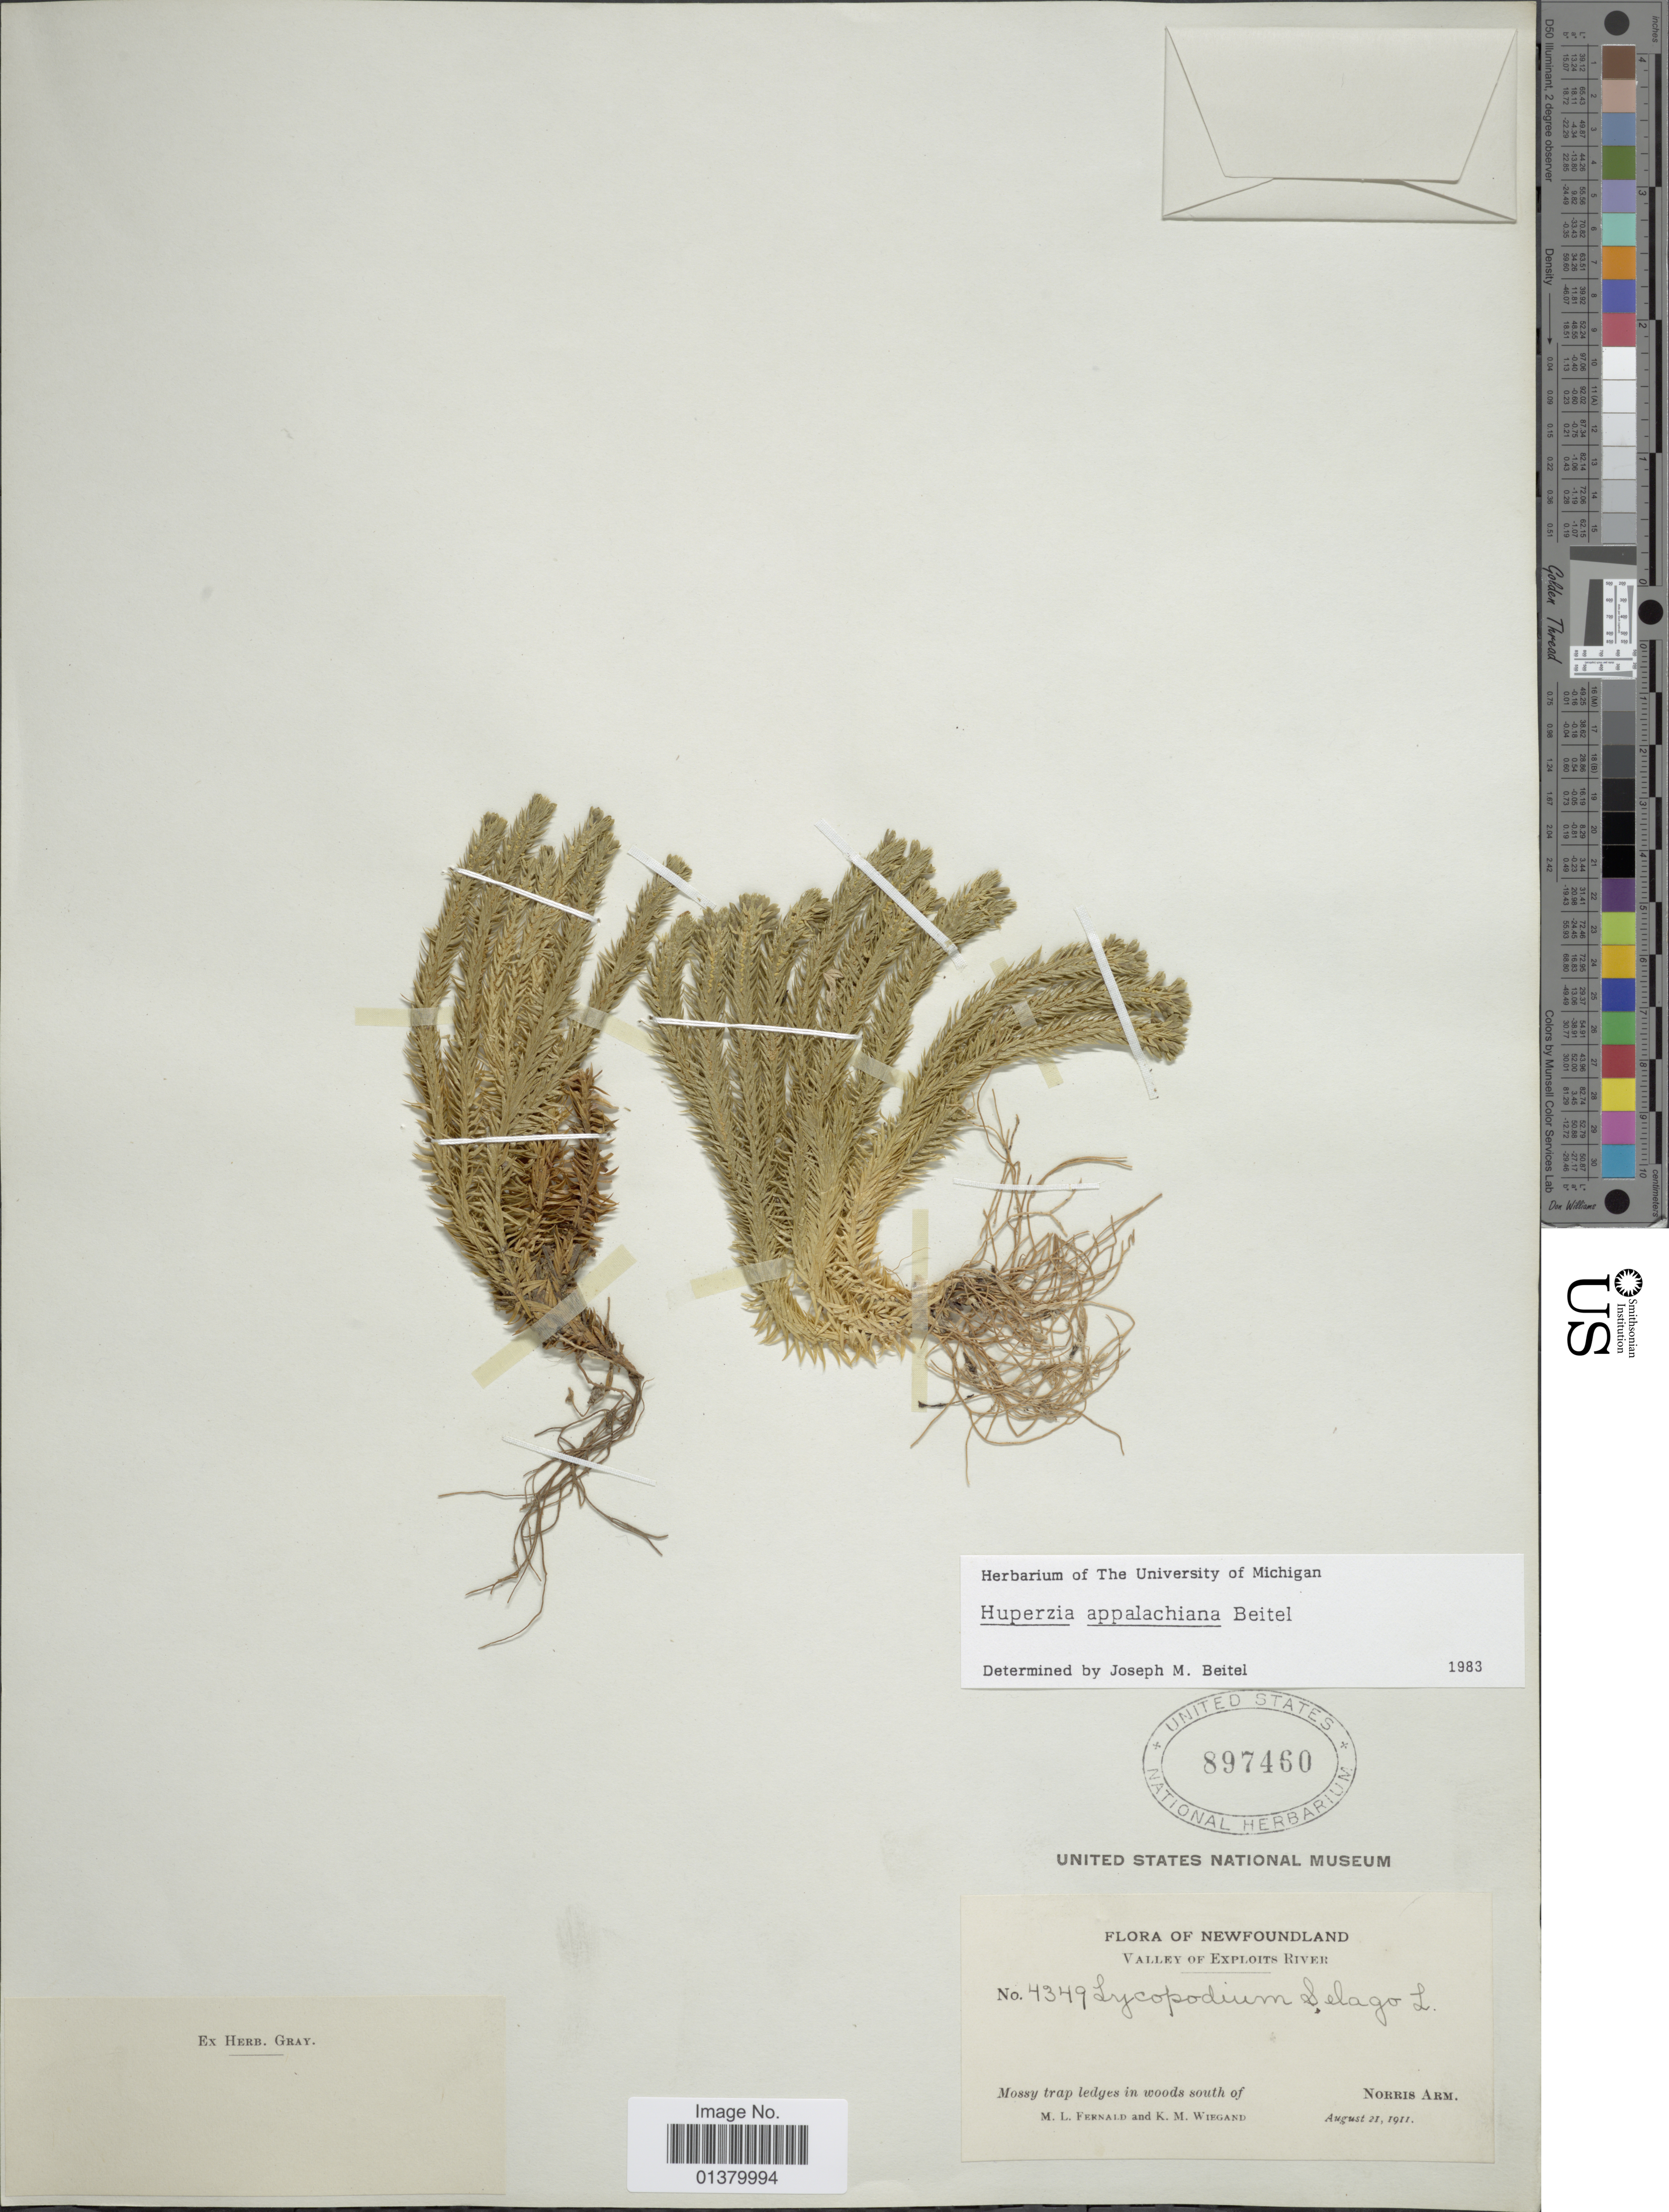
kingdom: Plantae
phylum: Tracheophyta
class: Lycopodiopsida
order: Lycopodiales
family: Lycopodiaceae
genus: Huperzia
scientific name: Huperzia appalachiana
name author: Beitel & Mickel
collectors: M. L. Fernald & K. M. Wiegand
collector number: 4349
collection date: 1911-08-21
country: Canada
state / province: Newfoundland and Labrador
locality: Valley of Exploits River, Mossy trap ledges in woods south of Norris Arm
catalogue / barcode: US 897460